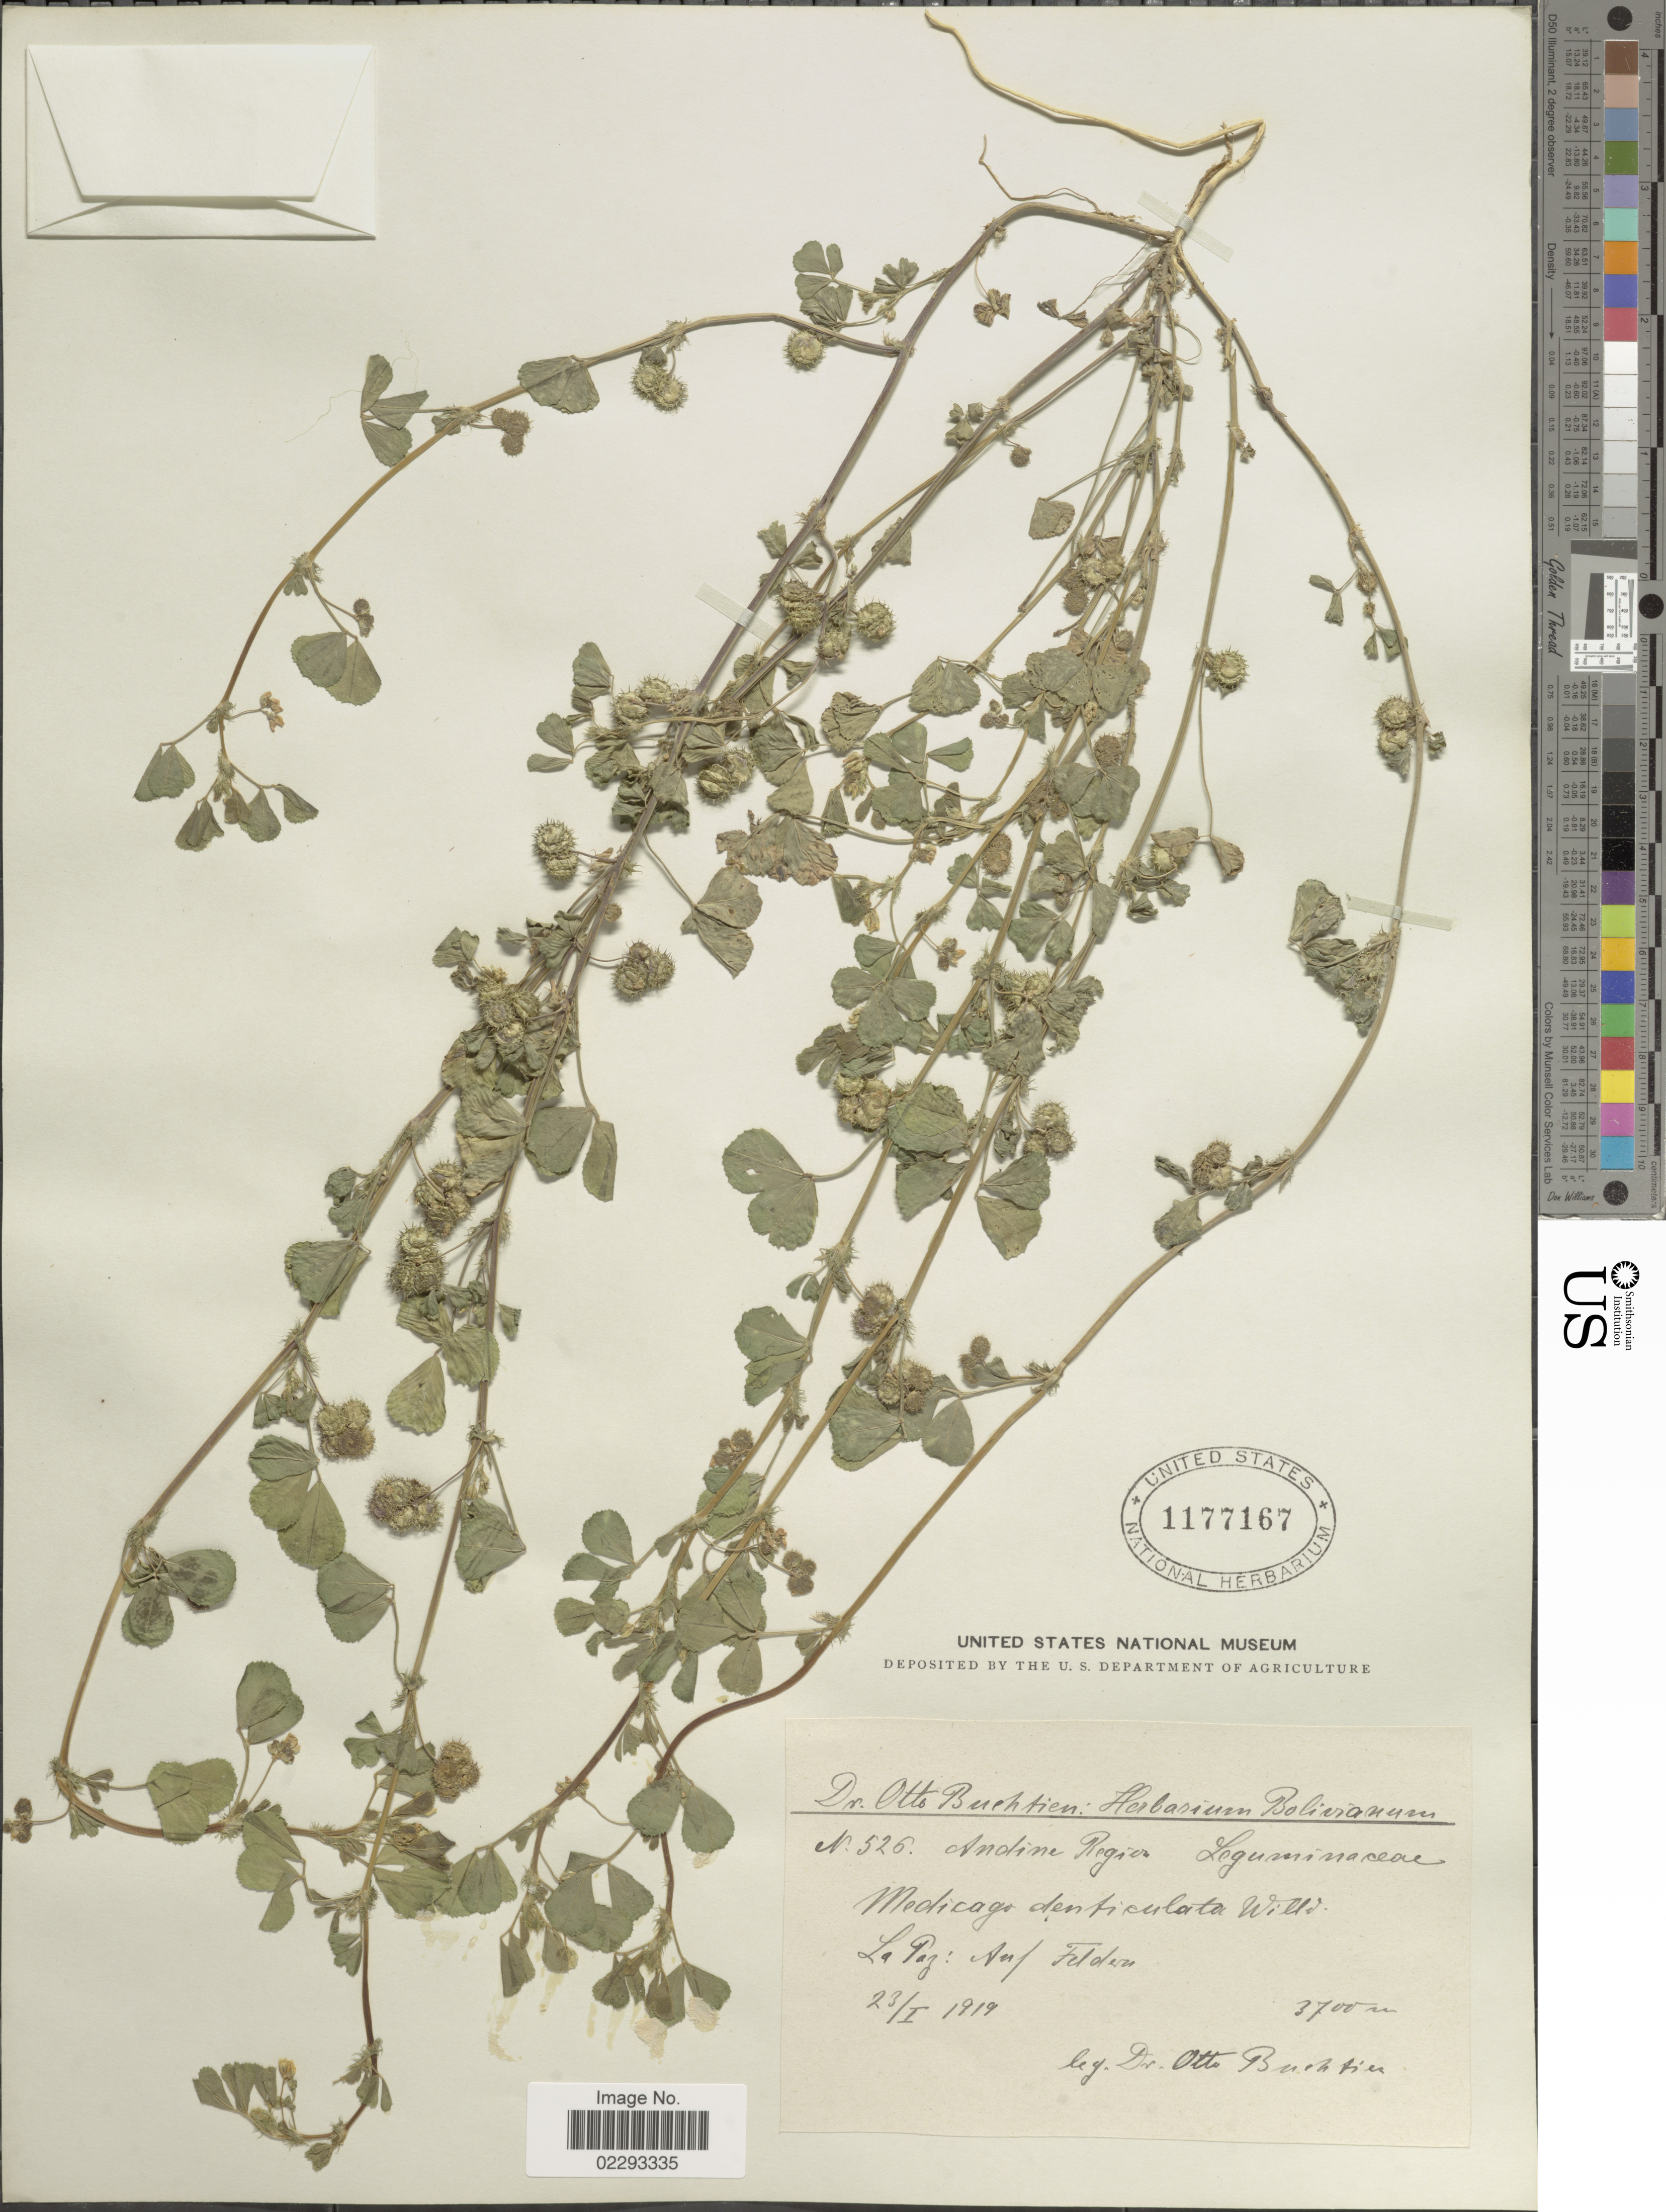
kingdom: Plantae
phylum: Tracheophyta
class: Magnoliopsida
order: Fabales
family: Fabaceae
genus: Medicago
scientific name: Medicago polymorpha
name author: L.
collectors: O. Buchtien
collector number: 526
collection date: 1919-01-23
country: Bolivia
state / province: La Paz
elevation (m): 3700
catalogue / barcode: US 1177167